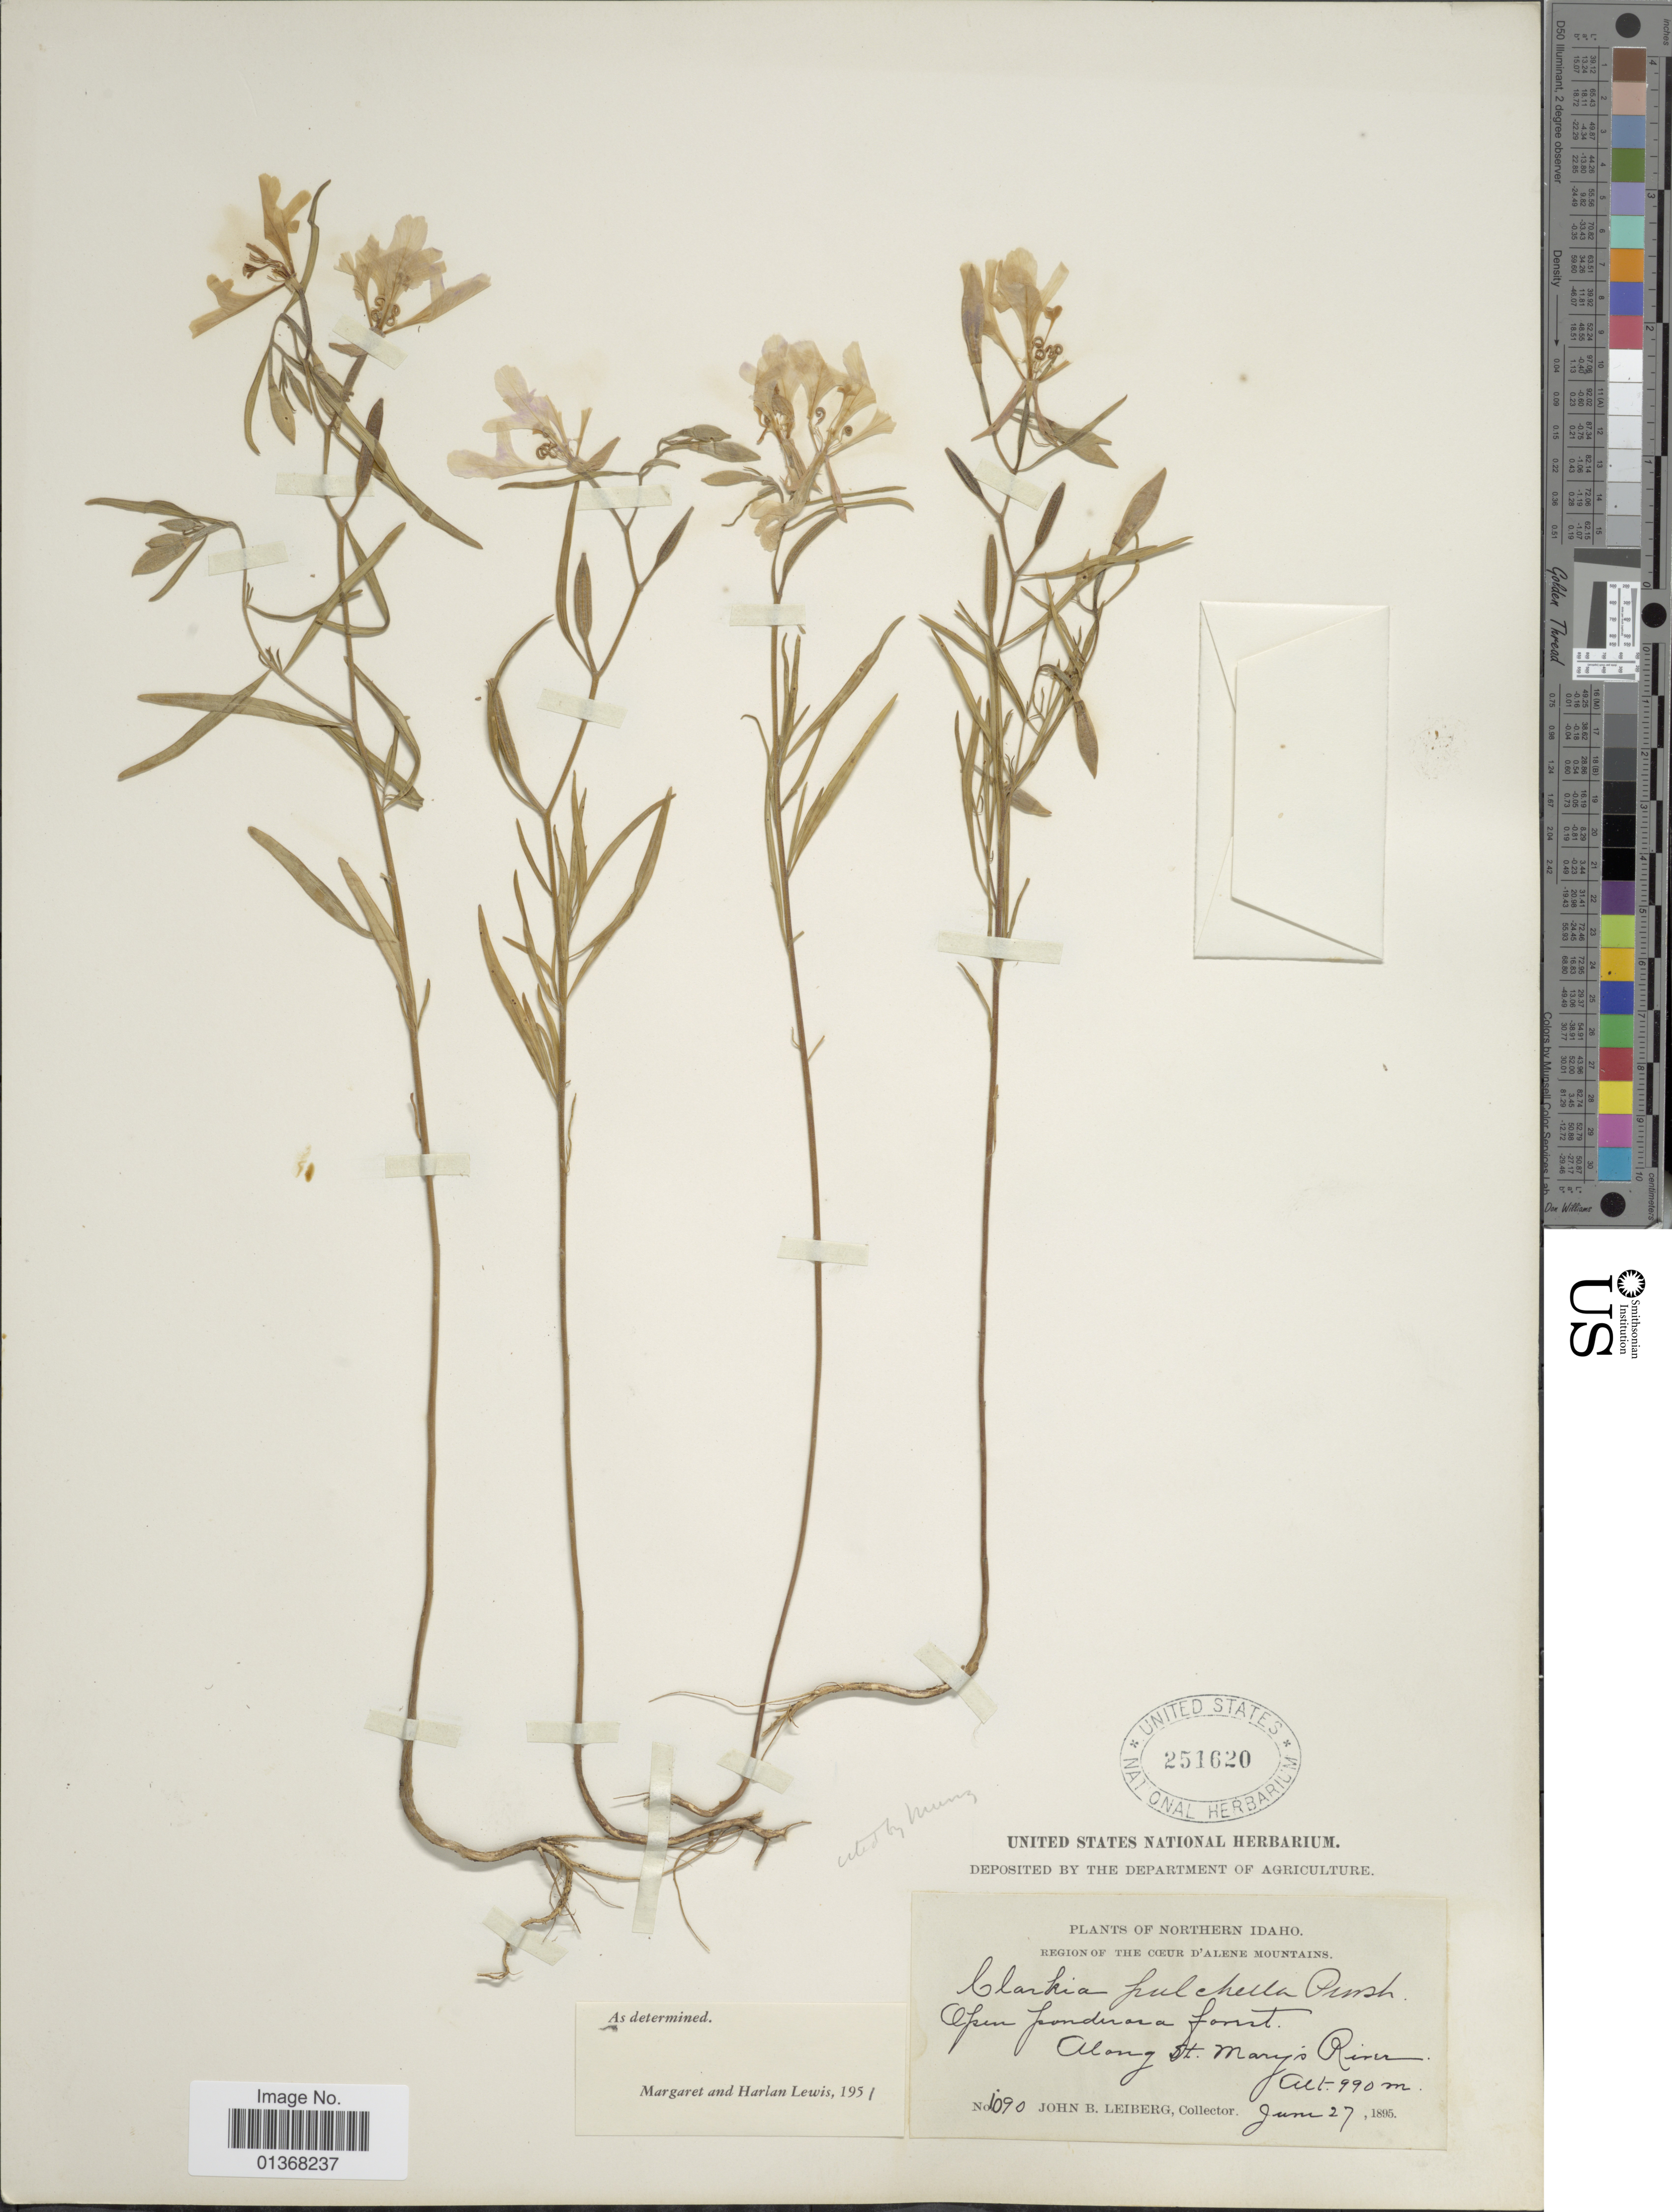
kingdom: Plantae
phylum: Tracheophyta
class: Magnoliopsida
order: Myrtales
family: Onagraceae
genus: Clarkia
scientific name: Clarkia pulchella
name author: Pursh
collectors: J. B. Leiberg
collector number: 1090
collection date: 1895-06-27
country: United States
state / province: Idaho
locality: Northern Idaho, Along St. Mary's River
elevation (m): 990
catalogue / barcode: US 251620